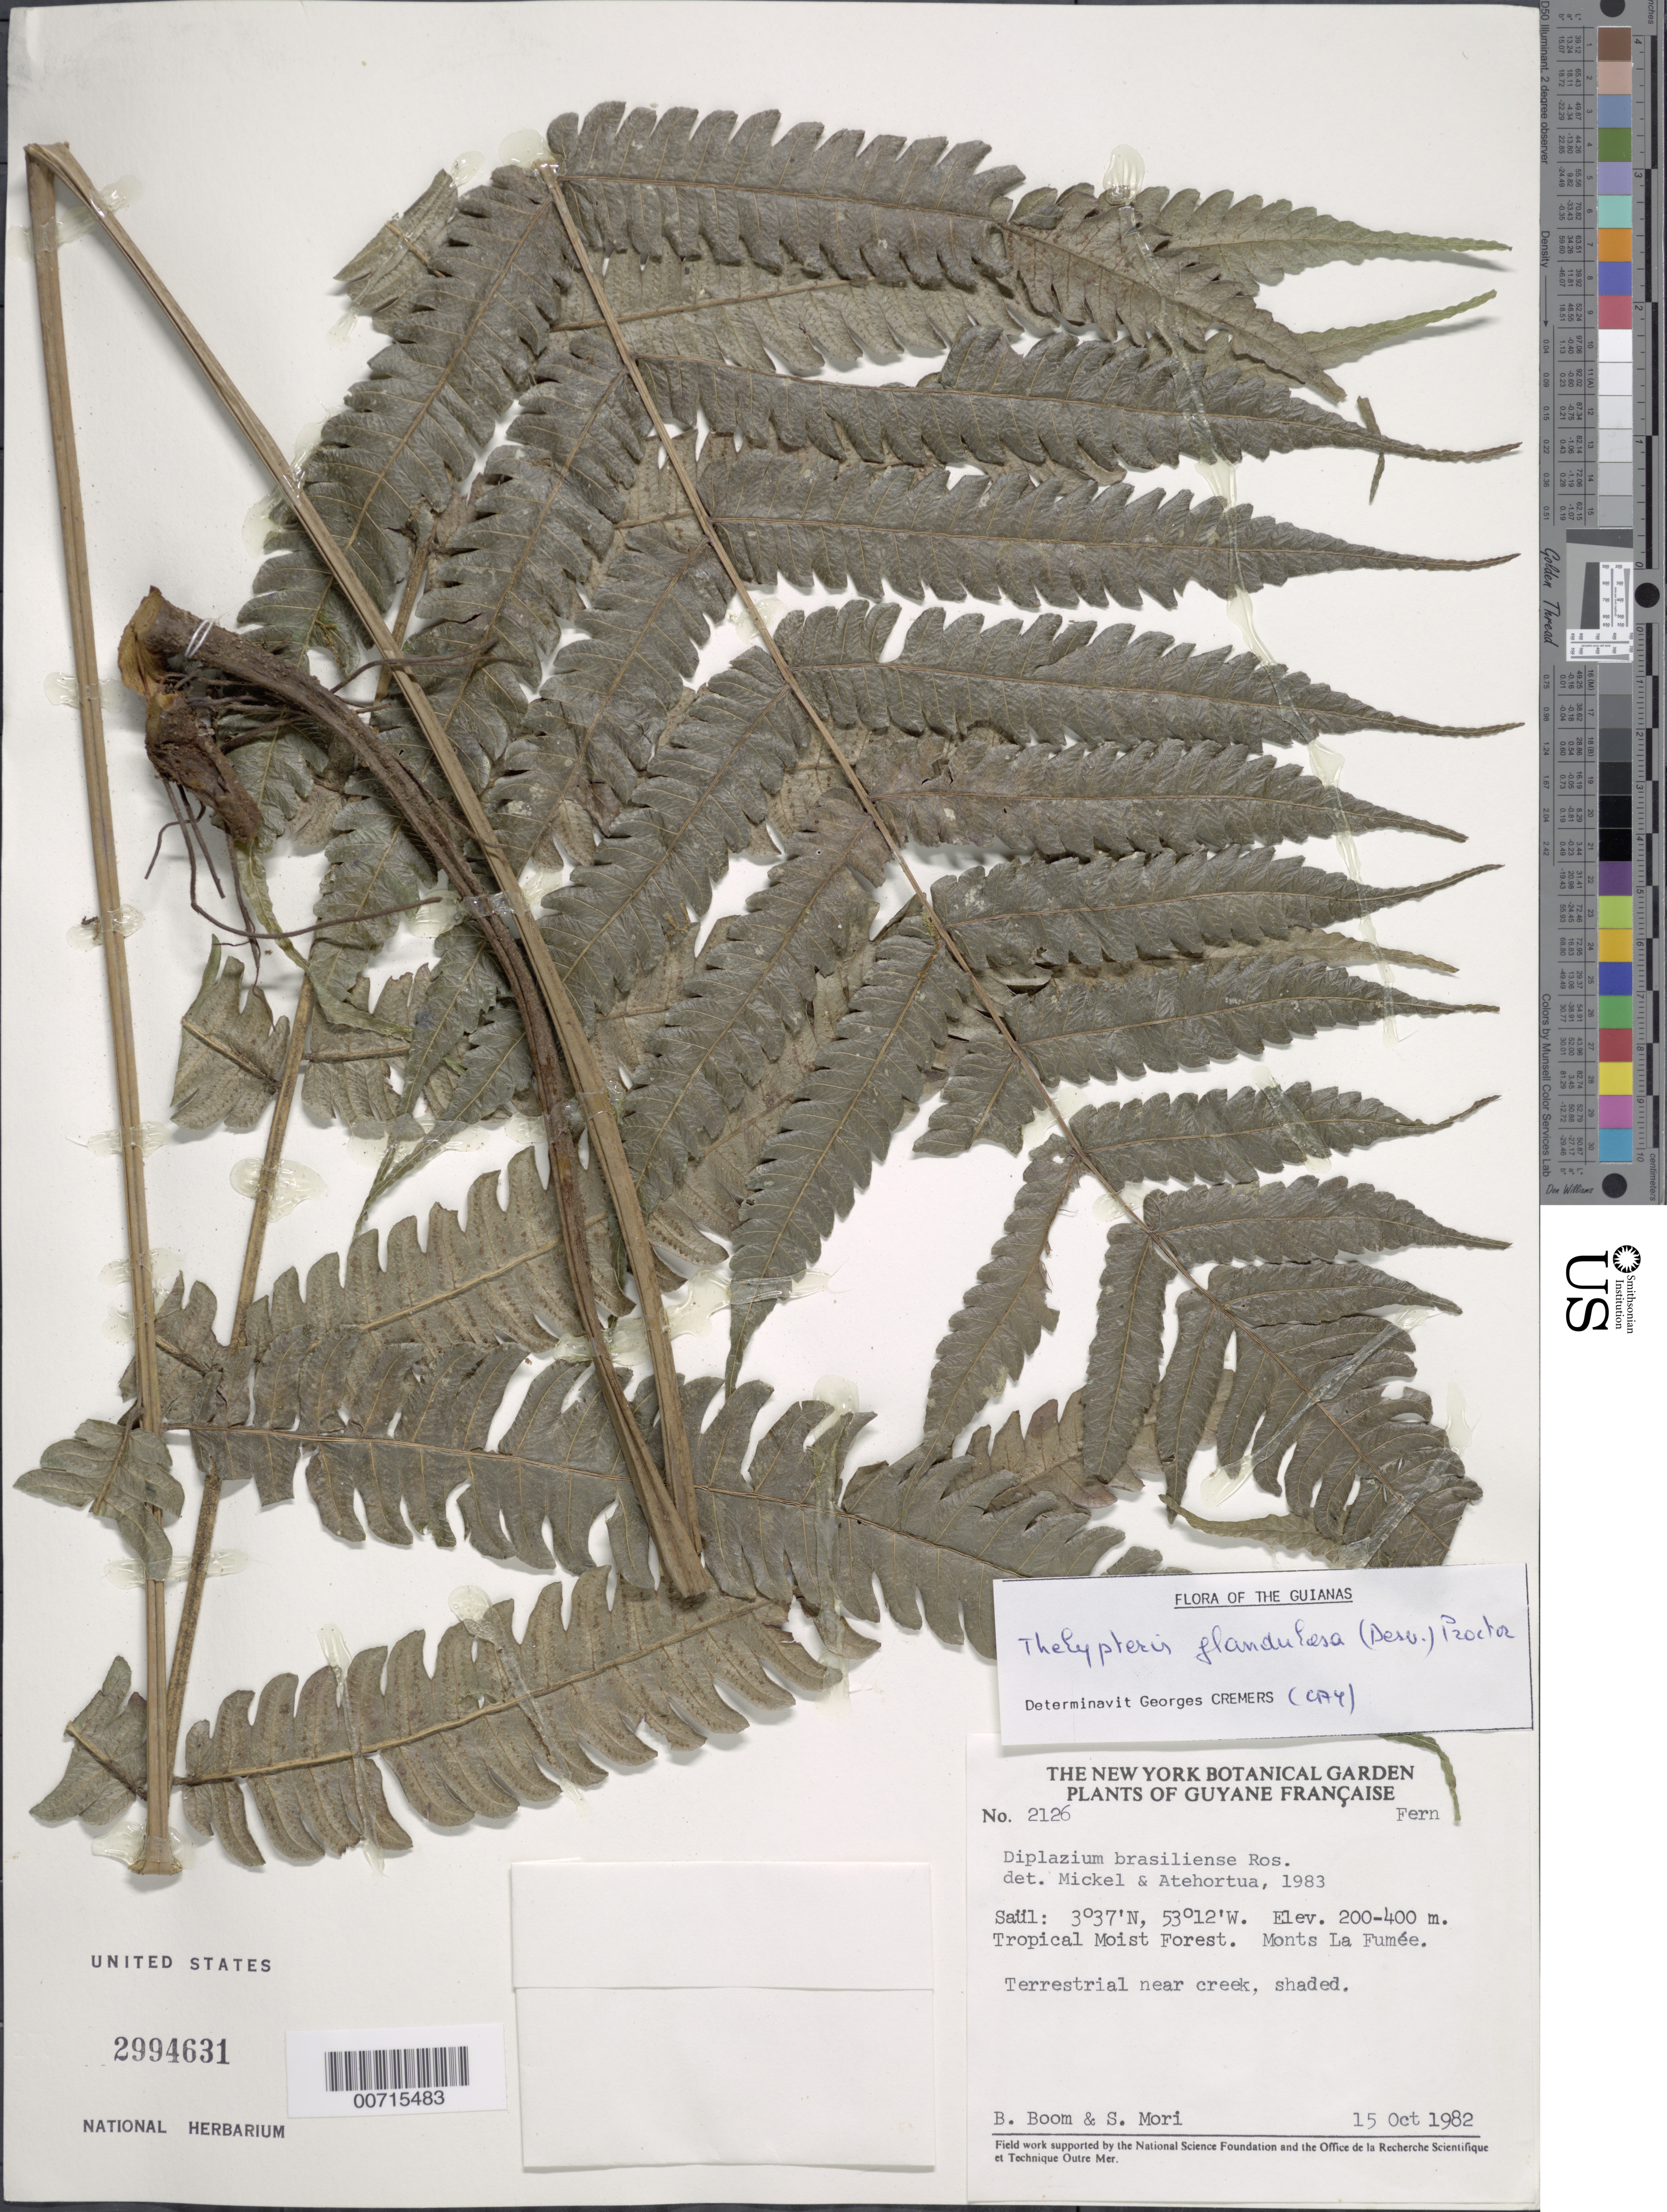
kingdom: Plantae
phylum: Tracheophyta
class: Polypodiopsida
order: Polypodiales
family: Thelypteridaceae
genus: Steiropteris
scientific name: Steiropteris glandulosa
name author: (Hook. f.) Pic. Serm.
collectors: B. M. Boom & S. Mori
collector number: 2126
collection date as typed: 15-Oct-82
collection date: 1982-10-15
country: French Guiana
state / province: Saint-Laurent-du-Maroni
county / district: Saül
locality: Monts La Fumée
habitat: Tropical moist forest, near shaded creek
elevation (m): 200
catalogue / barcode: US 2994631